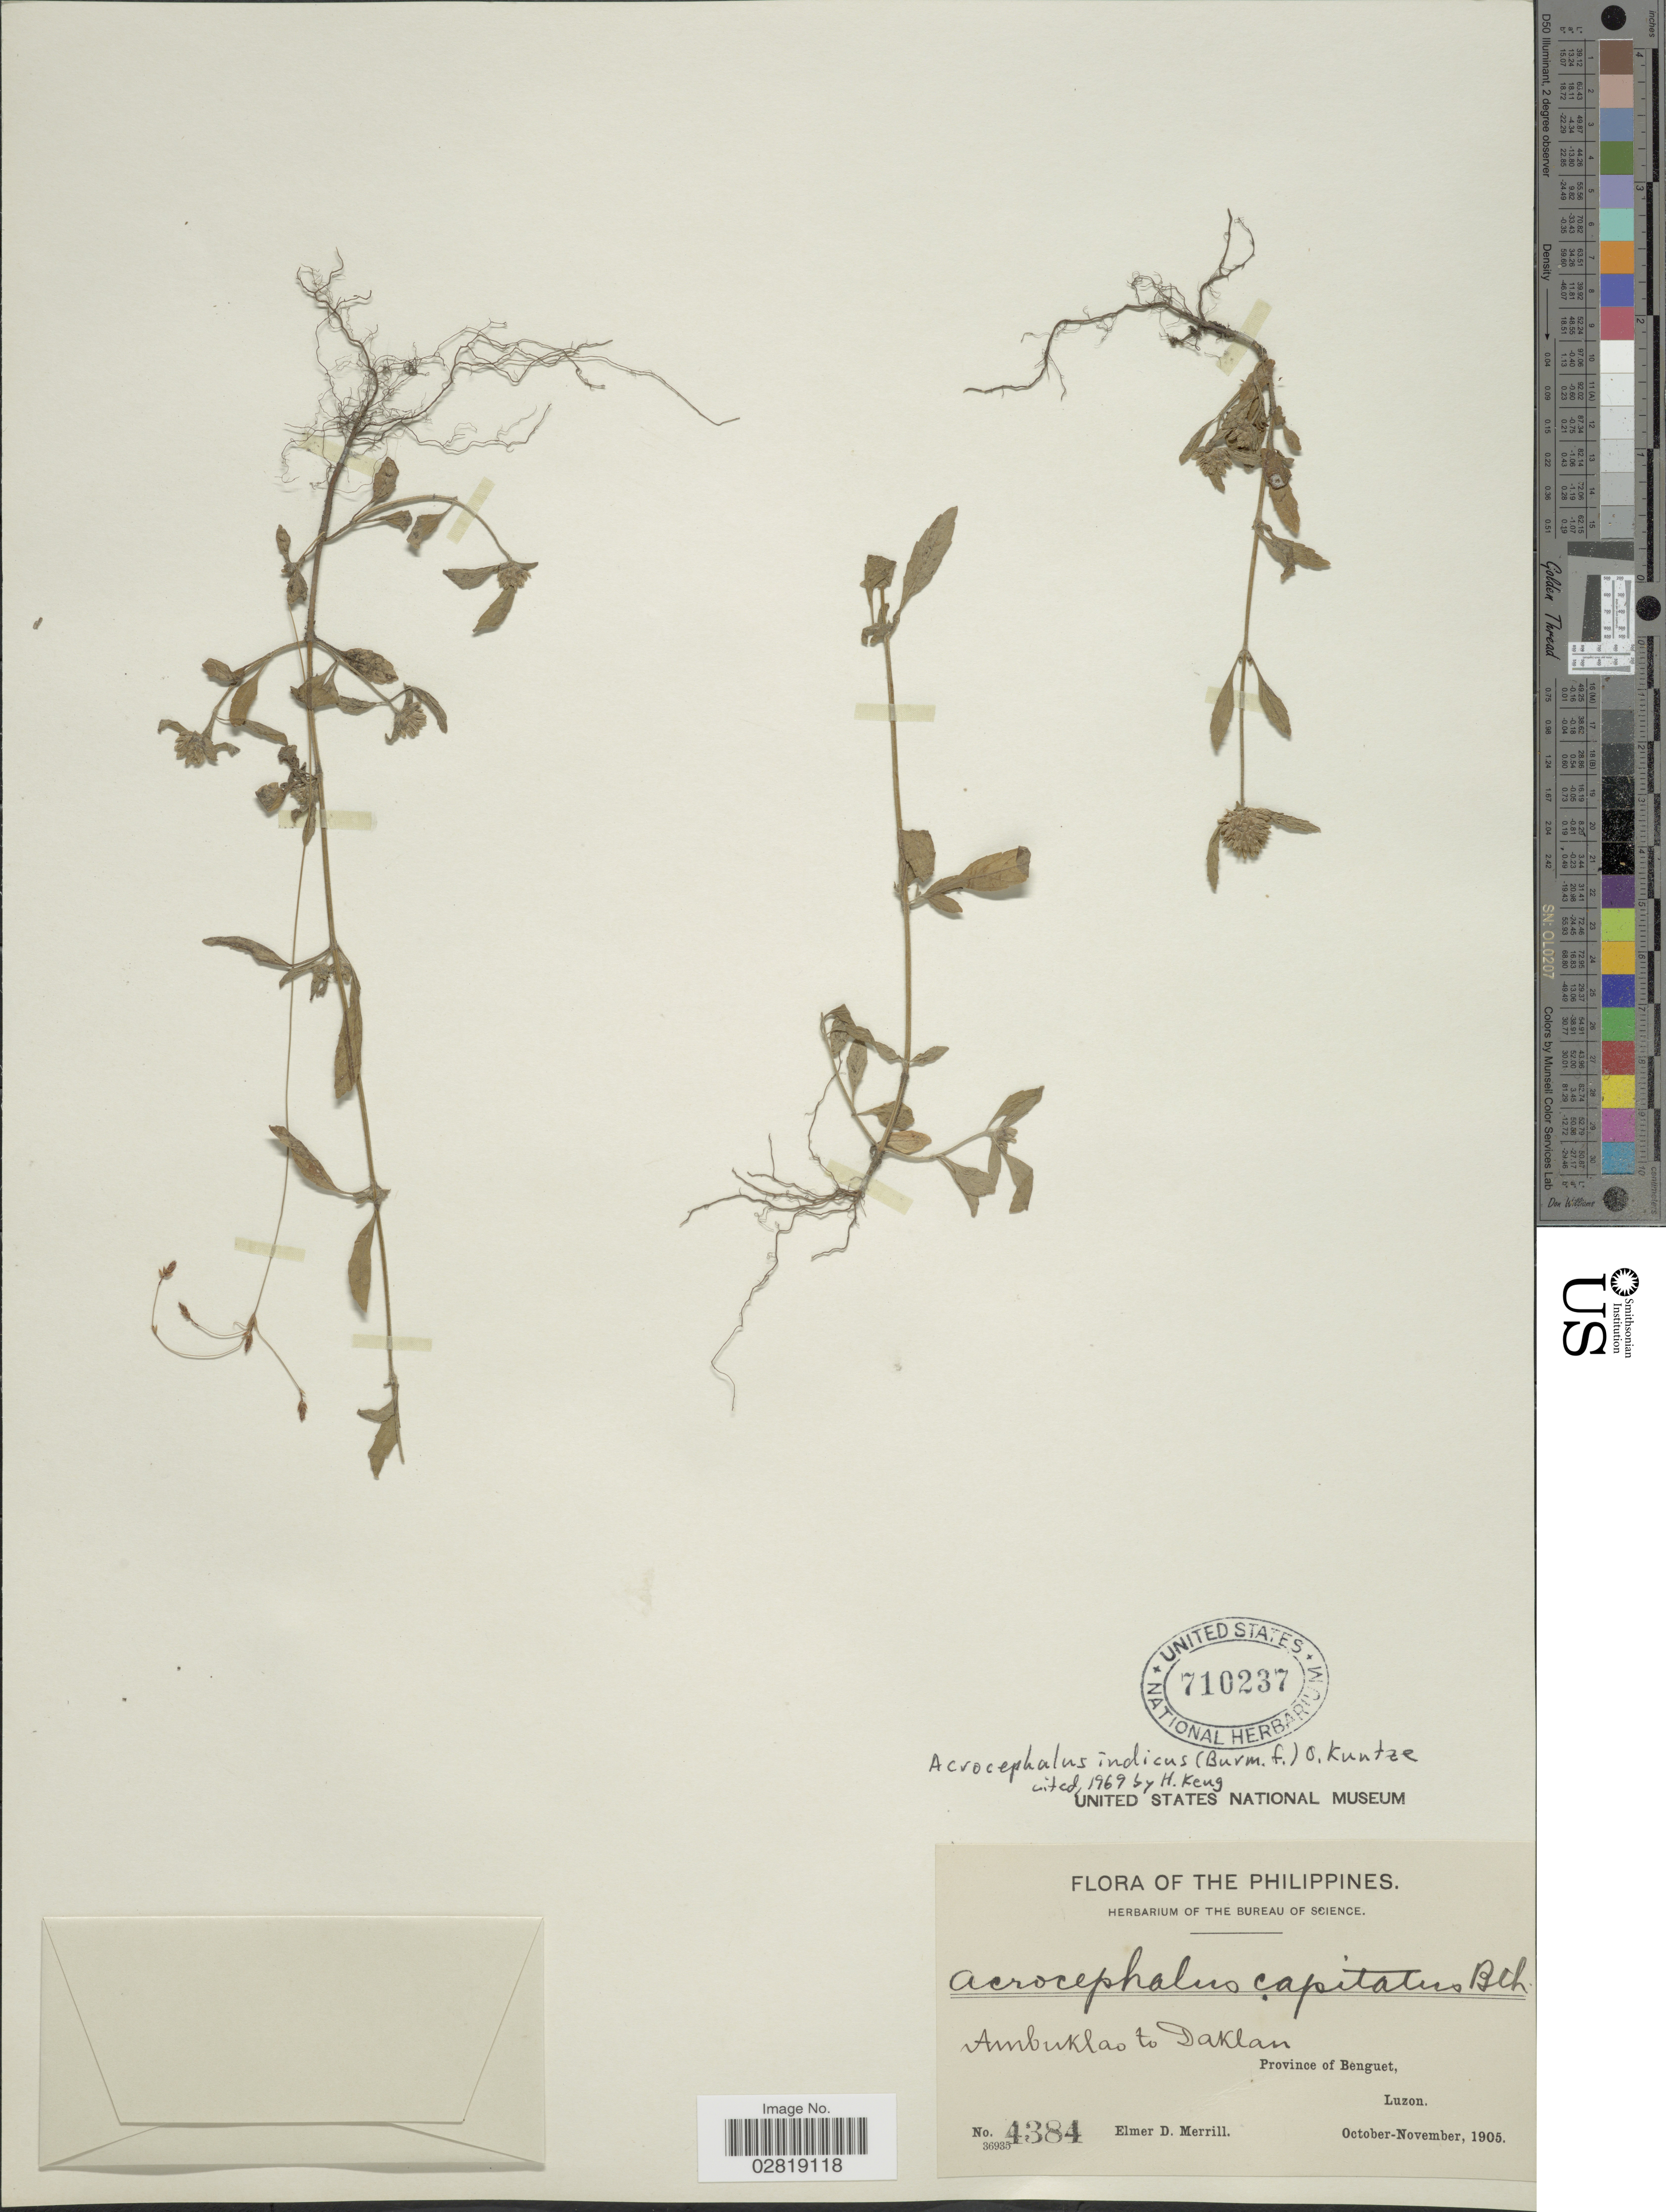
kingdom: Plantae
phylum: Tracheophyta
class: Magnoliopsida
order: Lamiales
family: Lamiaceae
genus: Platostoma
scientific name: Platostoma hispidum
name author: (L.) A.J. Paton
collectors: E. D. Merrill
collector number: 4384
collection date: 1905-10/1905-11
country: Philippines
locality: Ambuklao to Daklan, Province of Benguet, Luzon.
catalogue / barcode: US 710237